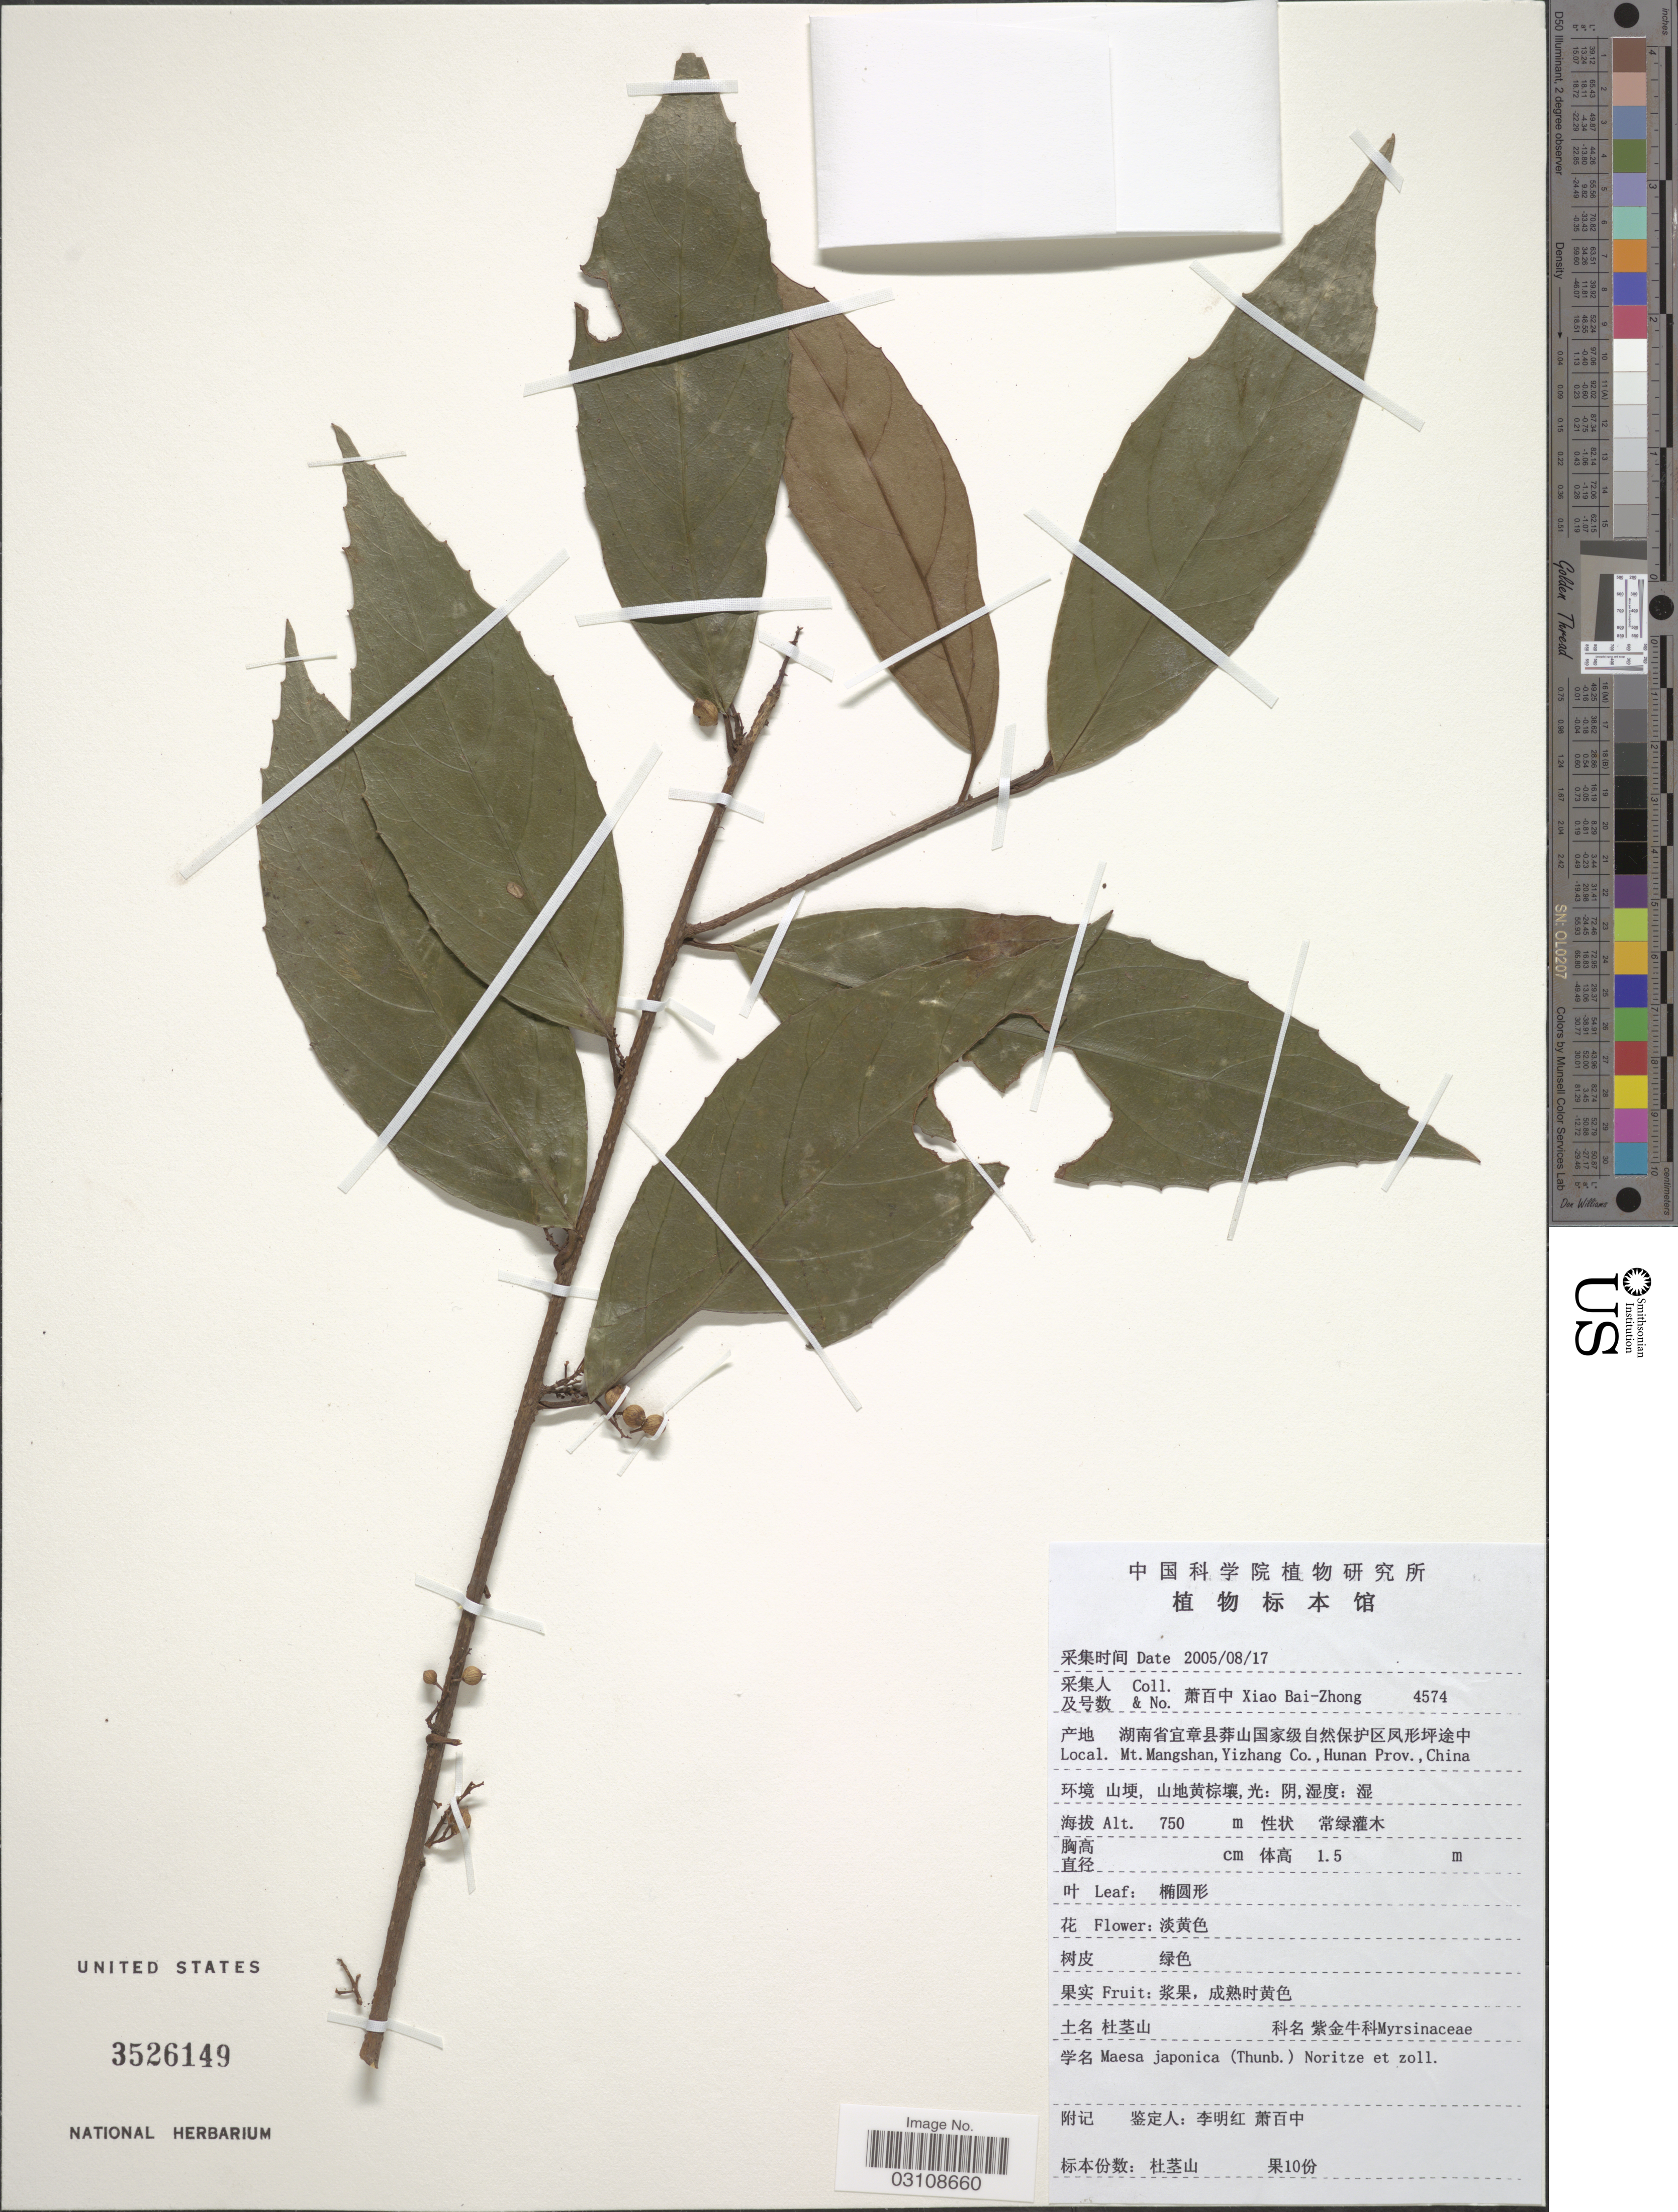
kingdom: Plantae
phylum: Tracheophyta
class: Magnoliopsida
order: Ericales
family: Primulaceae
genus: Maesa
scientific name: Maesa japonica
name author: Merr.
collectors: B. Z. Xiao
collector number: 4547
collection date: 2005-08-17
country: China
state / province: Hunan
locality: Mt. Mangshan, Yizhang Co., Hunan Prov.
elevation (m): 750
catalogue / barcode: US 3526149